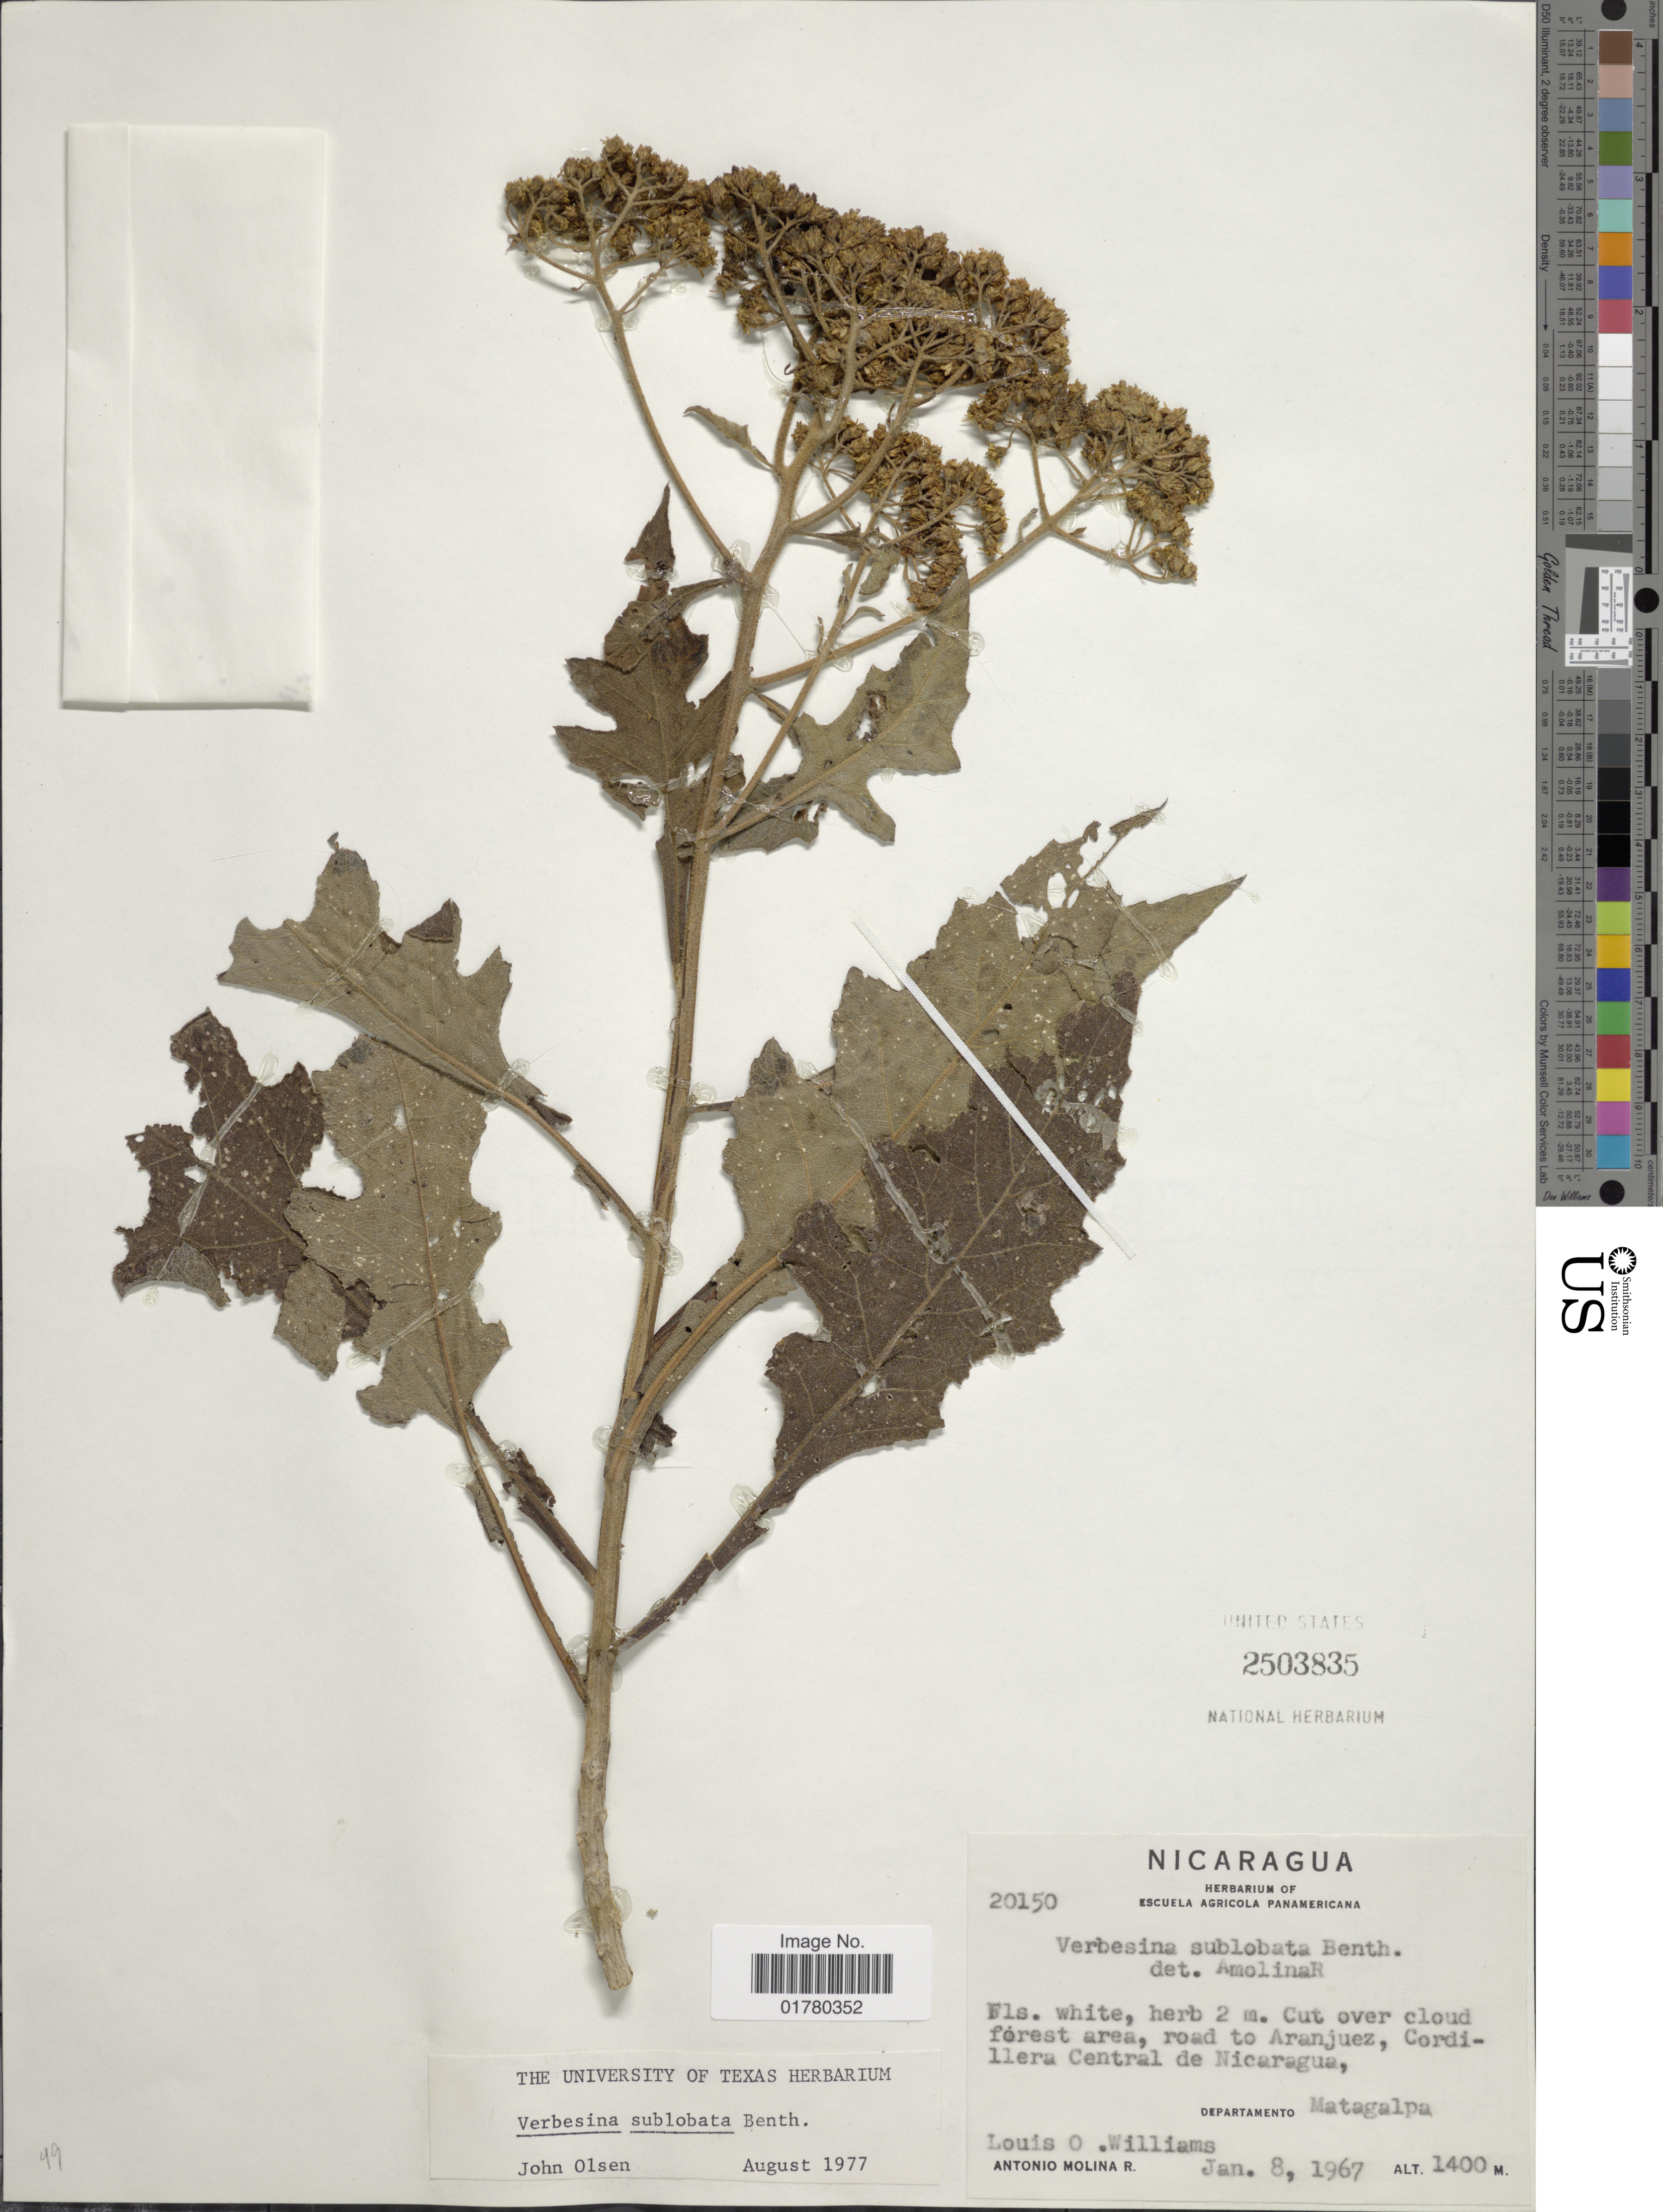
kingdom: Plantae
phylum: Tracheophyta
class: Magnoliopsida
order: Asterales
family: Asteraceae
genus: Verbesina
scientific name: Verbesina turbacensis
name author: Kunth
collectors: L. O. Williams & A. Molina R.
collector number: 20150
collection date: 1967-01-08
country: Nicaragua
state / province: Matagalpa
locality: Cut over cloud forest area, road to Aranjuez, Cordillera Central de Nicaragua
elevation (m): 1400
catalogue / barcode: US 2503835